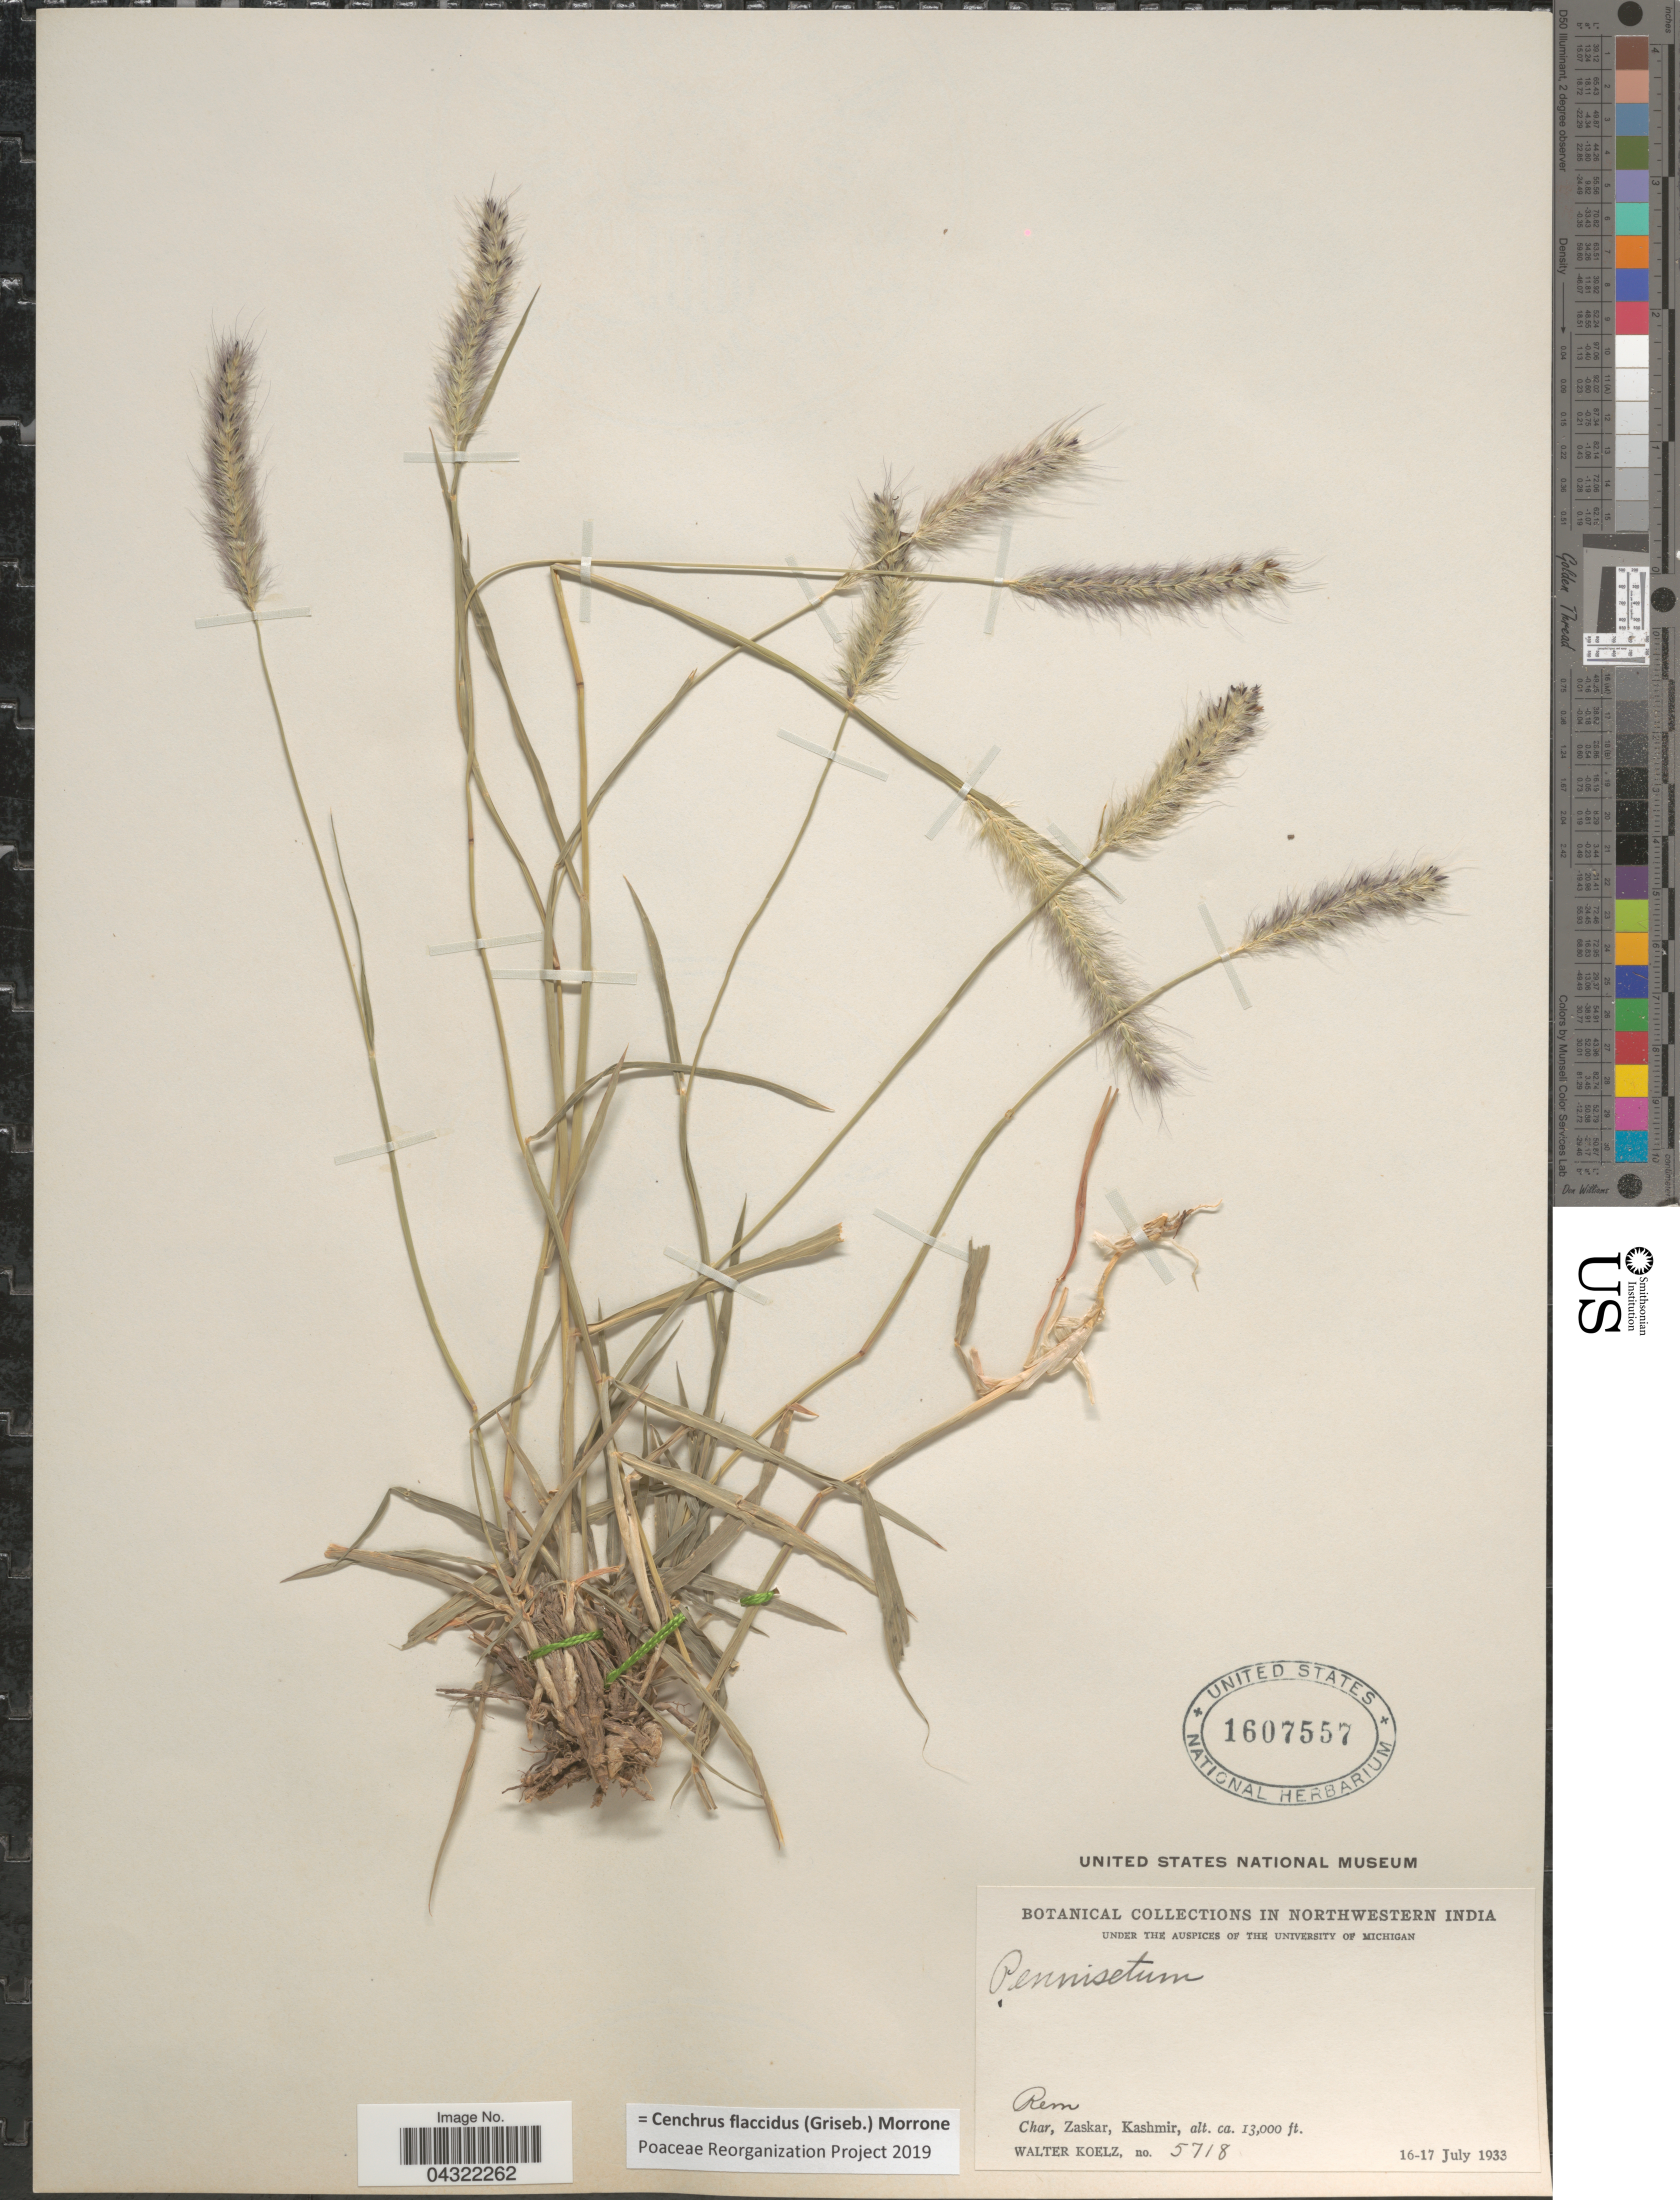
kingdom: Plantae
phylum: Tracheophyta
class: Liliopsida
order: Poales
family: Poaceae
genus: Cenchrus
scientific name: Cenchrus flaccidus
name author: (Griseb.) Morrone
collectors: W. N. Koelz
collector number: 5718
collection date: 1933-07-16/1933-07-17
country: India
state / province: Jammu and Kashmir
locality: Northwestern India. Rem. Char, Zaskar, Kashmir.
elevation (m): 3962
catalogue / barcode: US 1607557